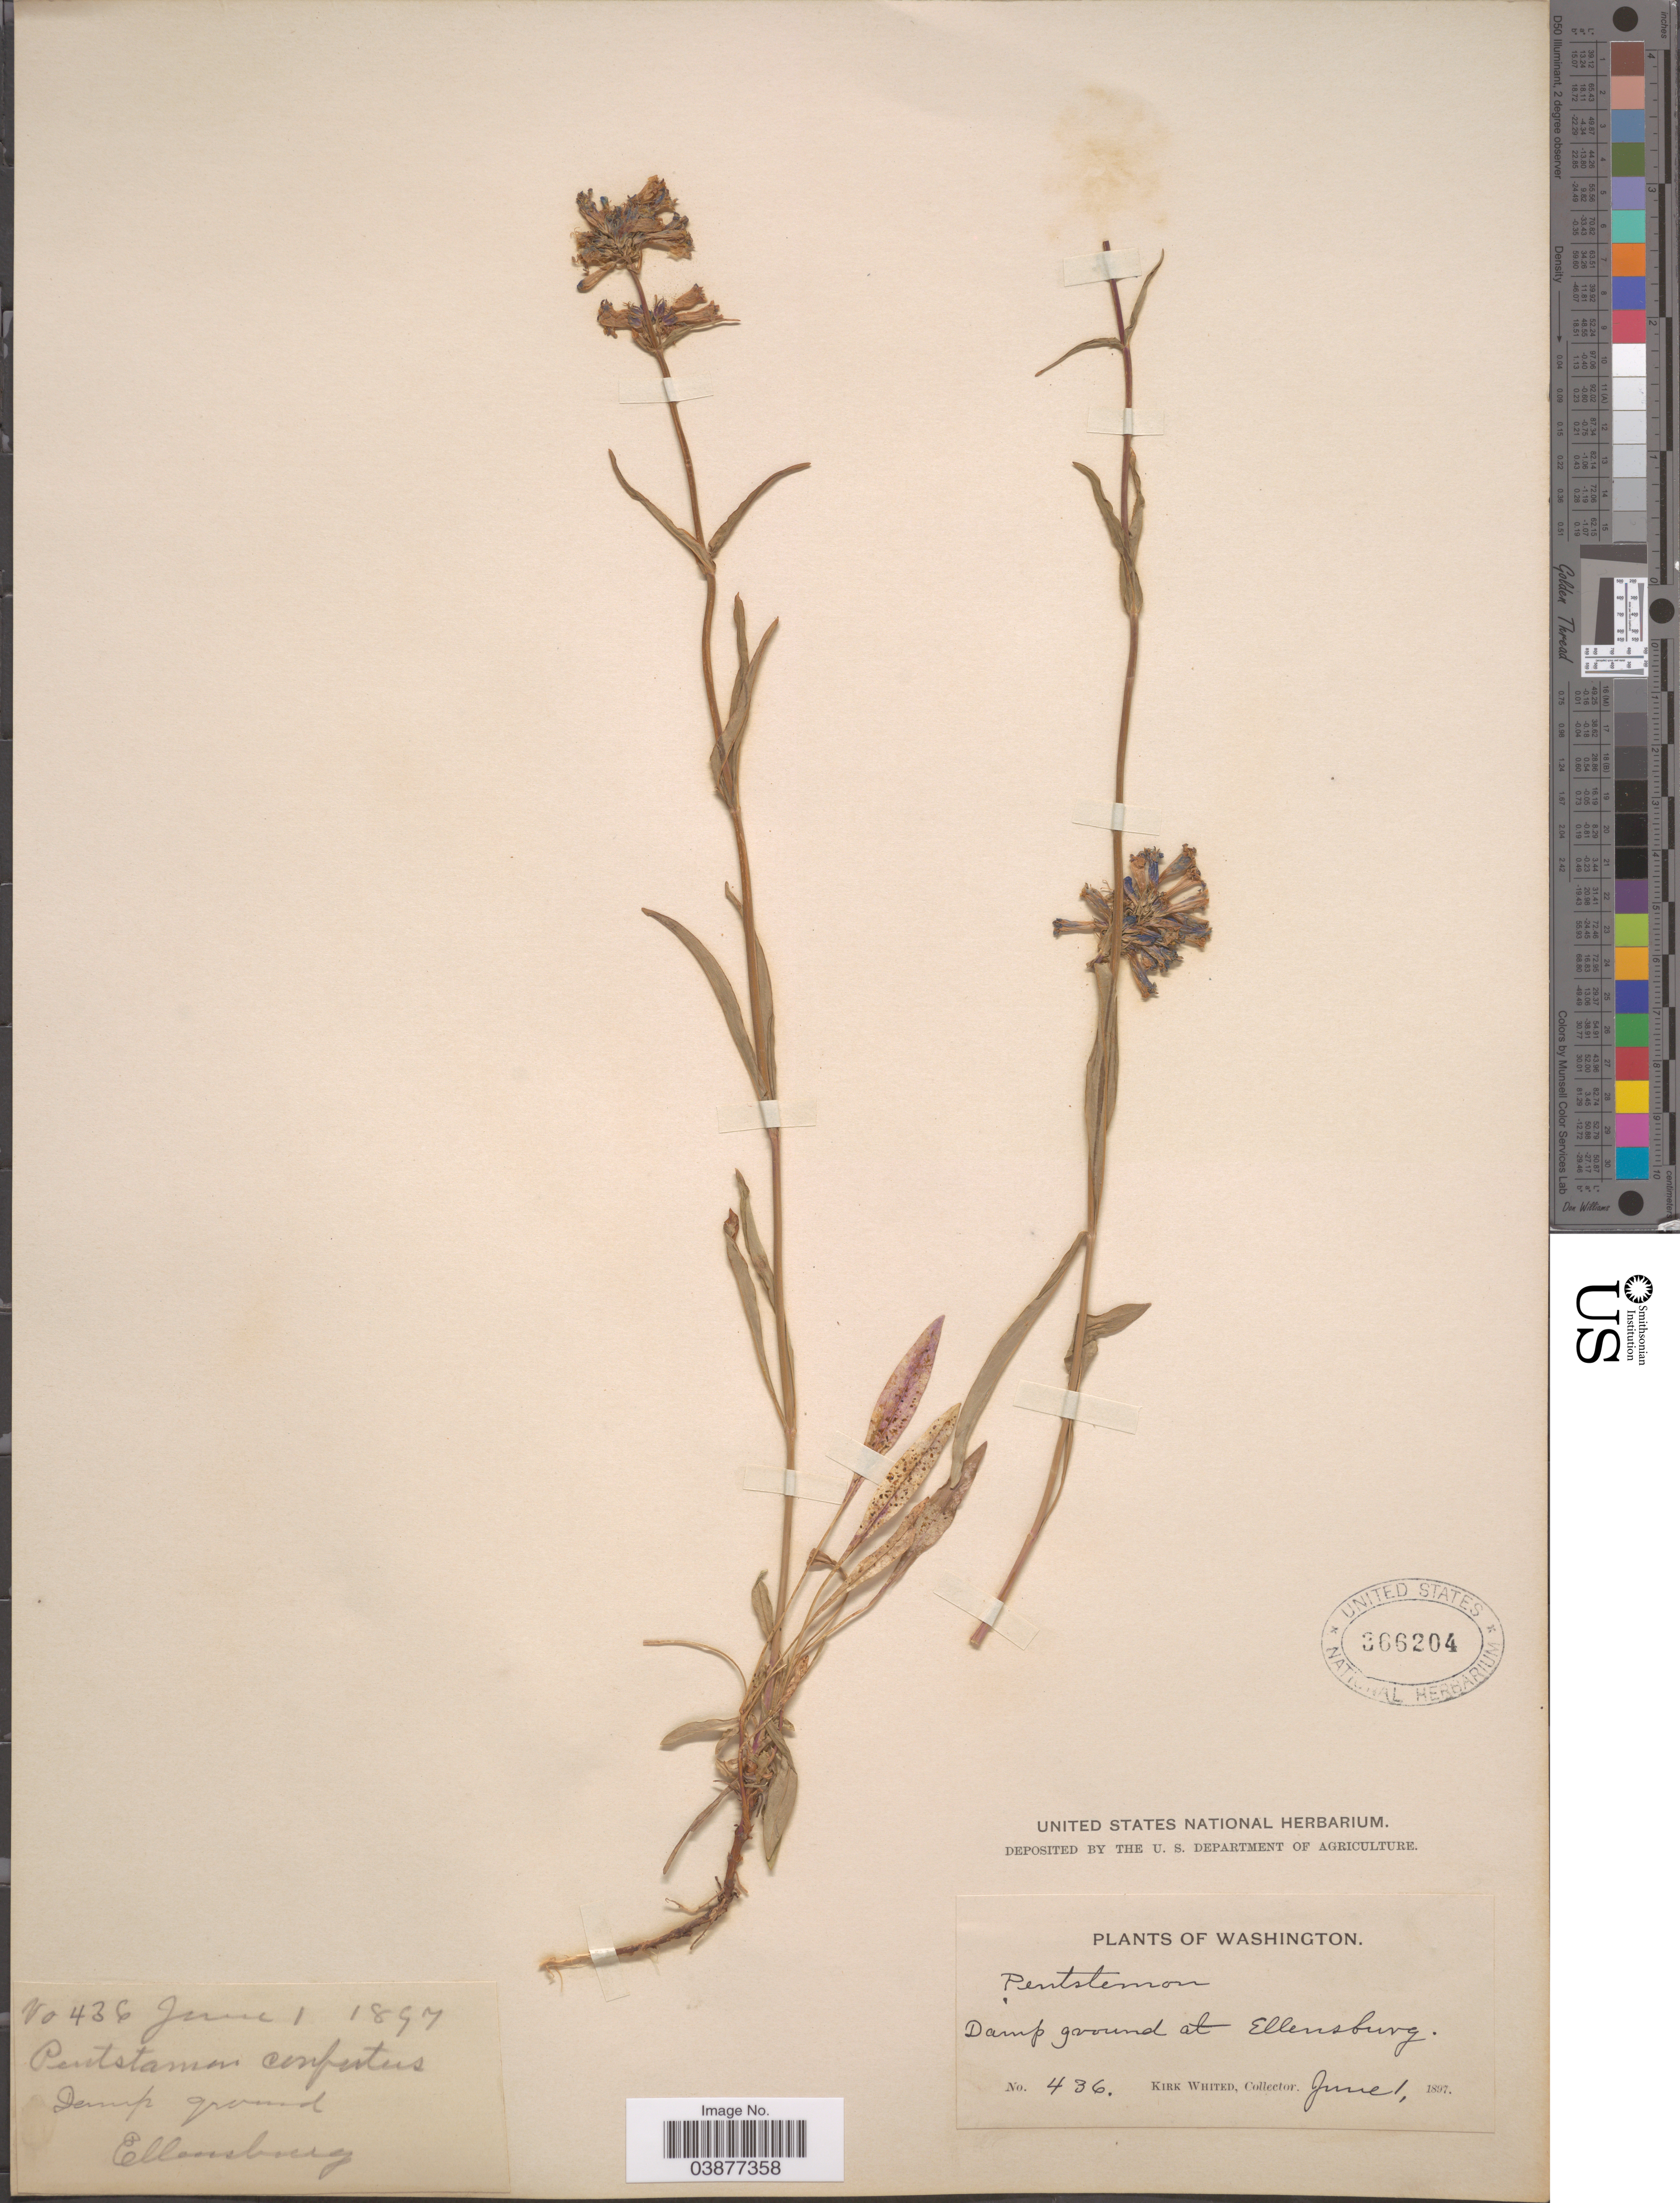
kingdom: Plantae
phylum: Tracheophyta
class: Magnoliopsida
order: Lamiales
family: Plantaginaceae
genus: Penstemon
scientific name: Penstemon productus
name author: Greene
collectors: K. Whited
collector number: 436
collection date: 1897-06-01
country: United States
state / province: Washington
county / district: Kittitas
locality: Damp ground at Ellensburg.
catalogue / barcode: US 366204